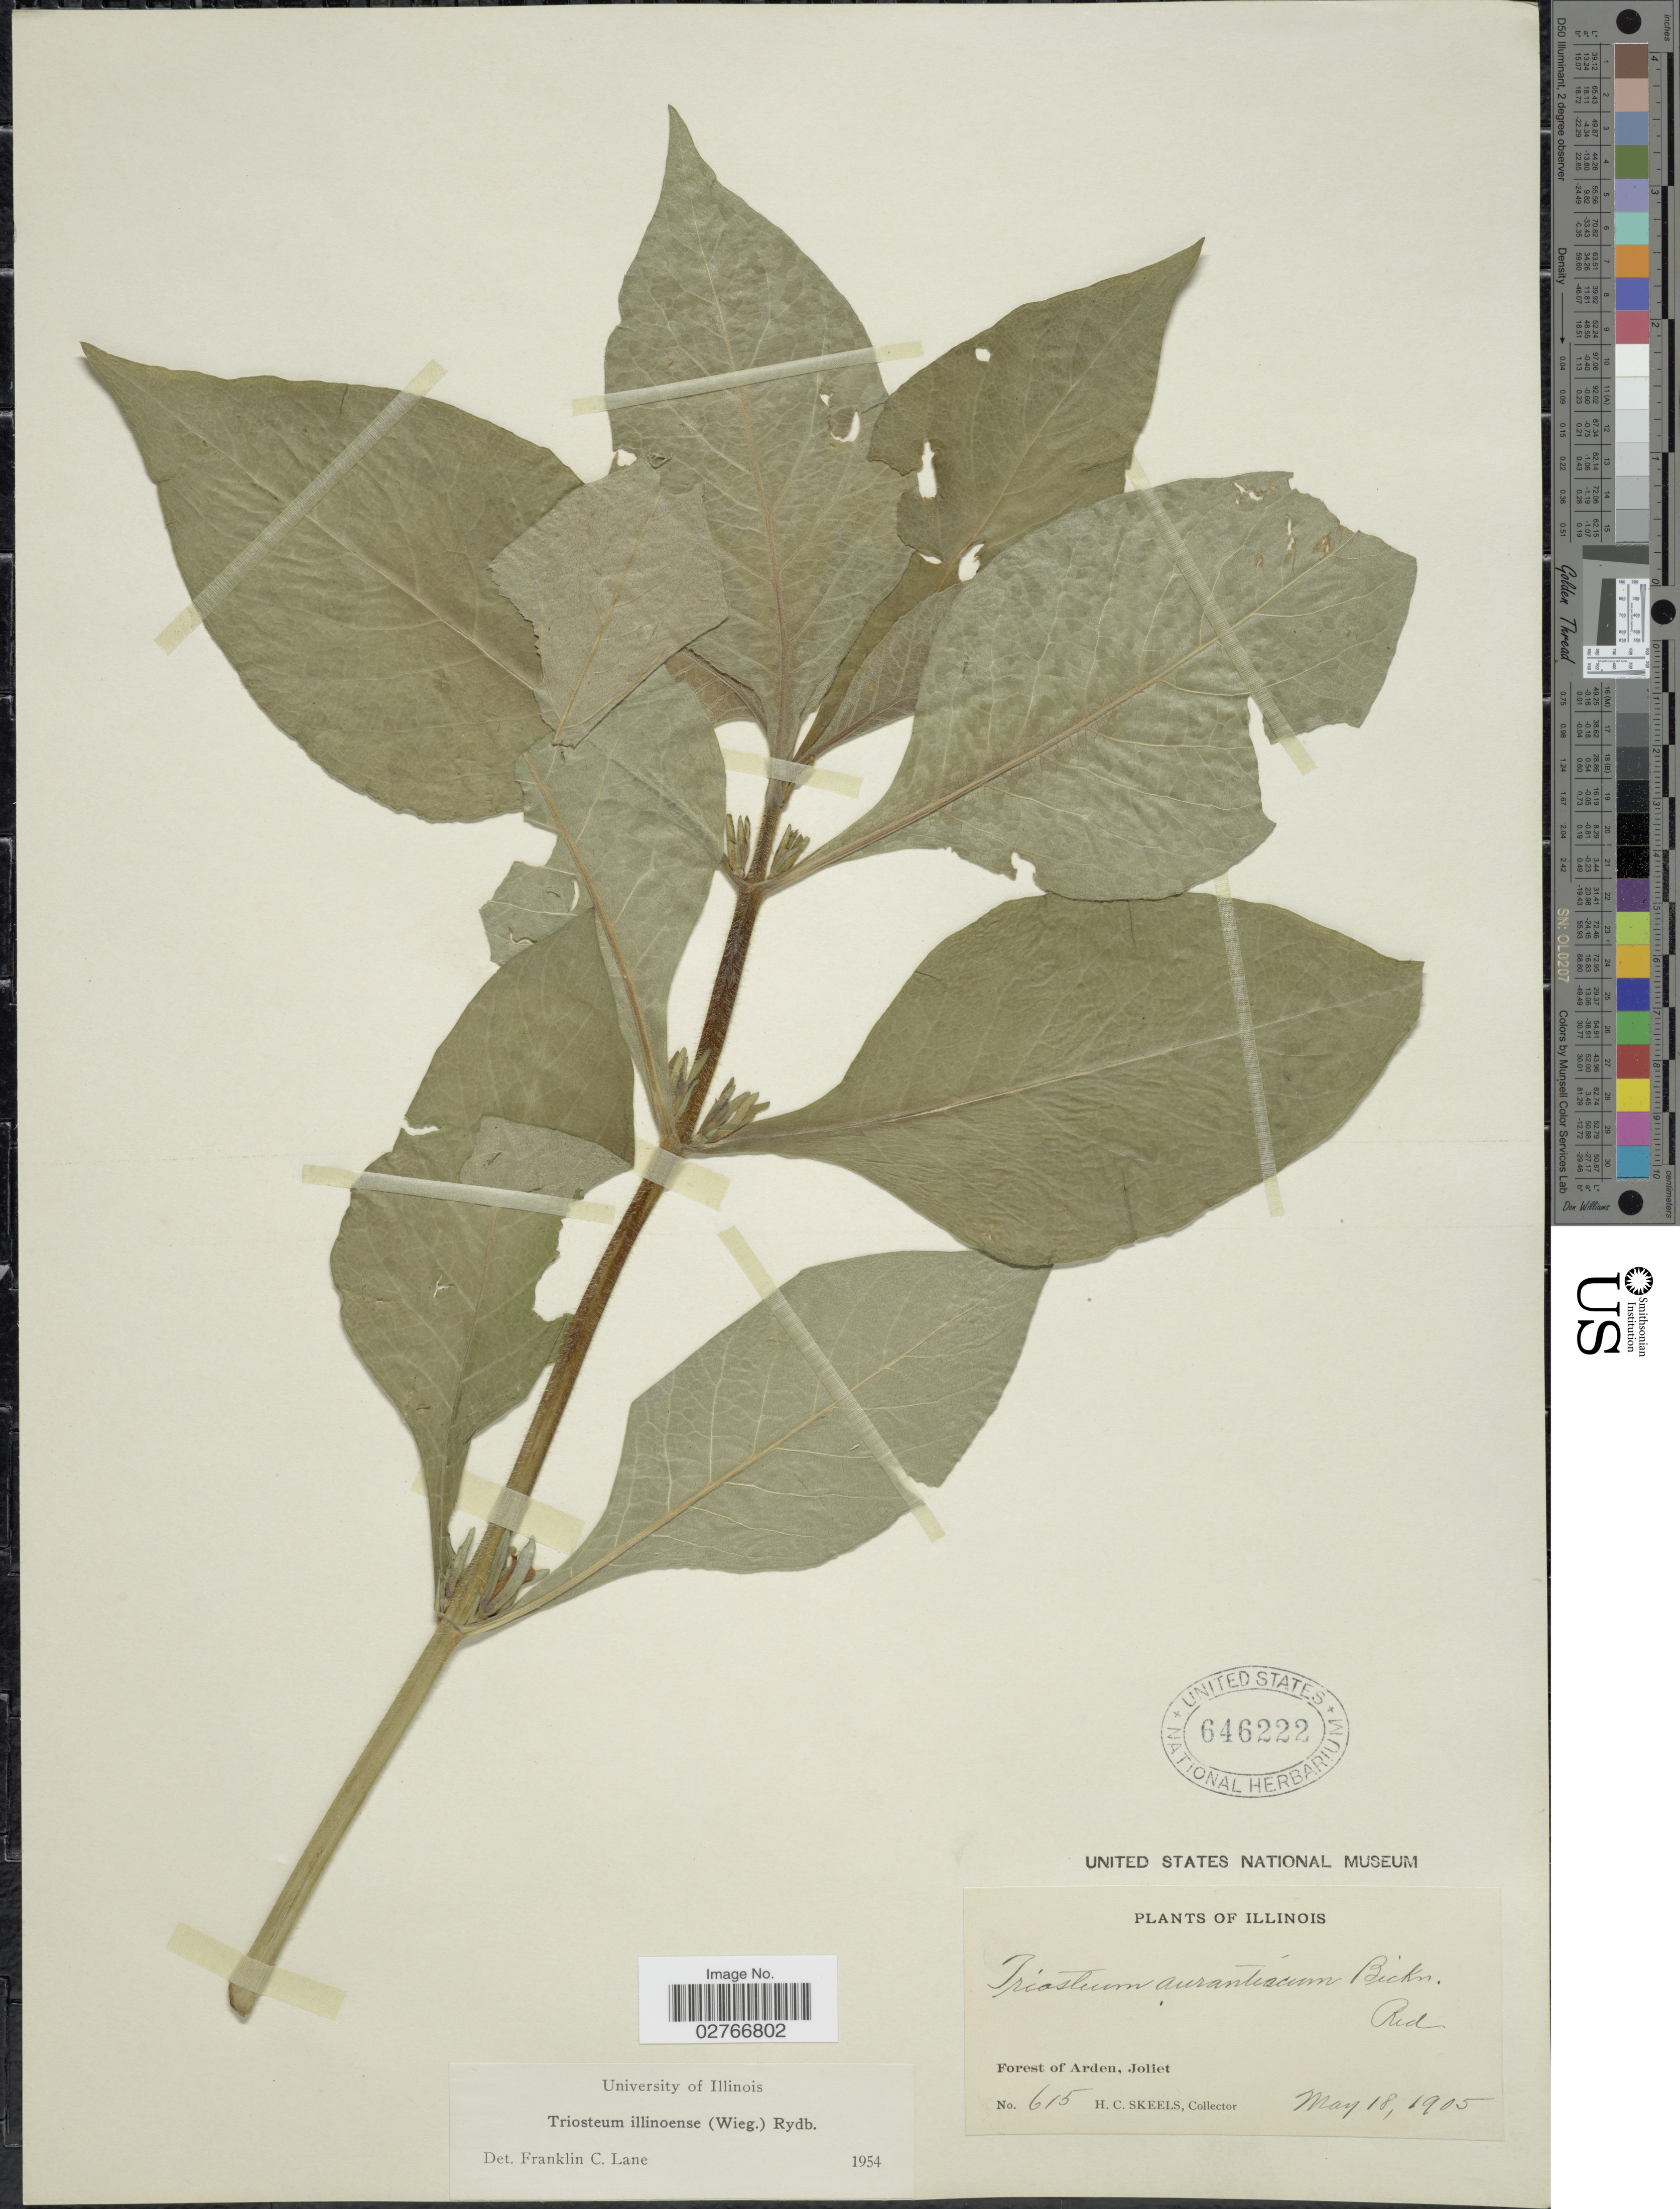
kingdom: Plantae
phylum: Tracheophyta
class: Magnoliopsida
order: Dipsacales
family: Caprifoliaceae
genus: Triosteum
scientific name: Triosteum illinoense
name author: (Wiegand) Rydb.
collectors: H. Skeels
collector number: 615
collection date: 1905-05-18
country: United States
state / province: Illinois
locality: Forest of Arden, Joliet.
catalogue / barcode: US 646222